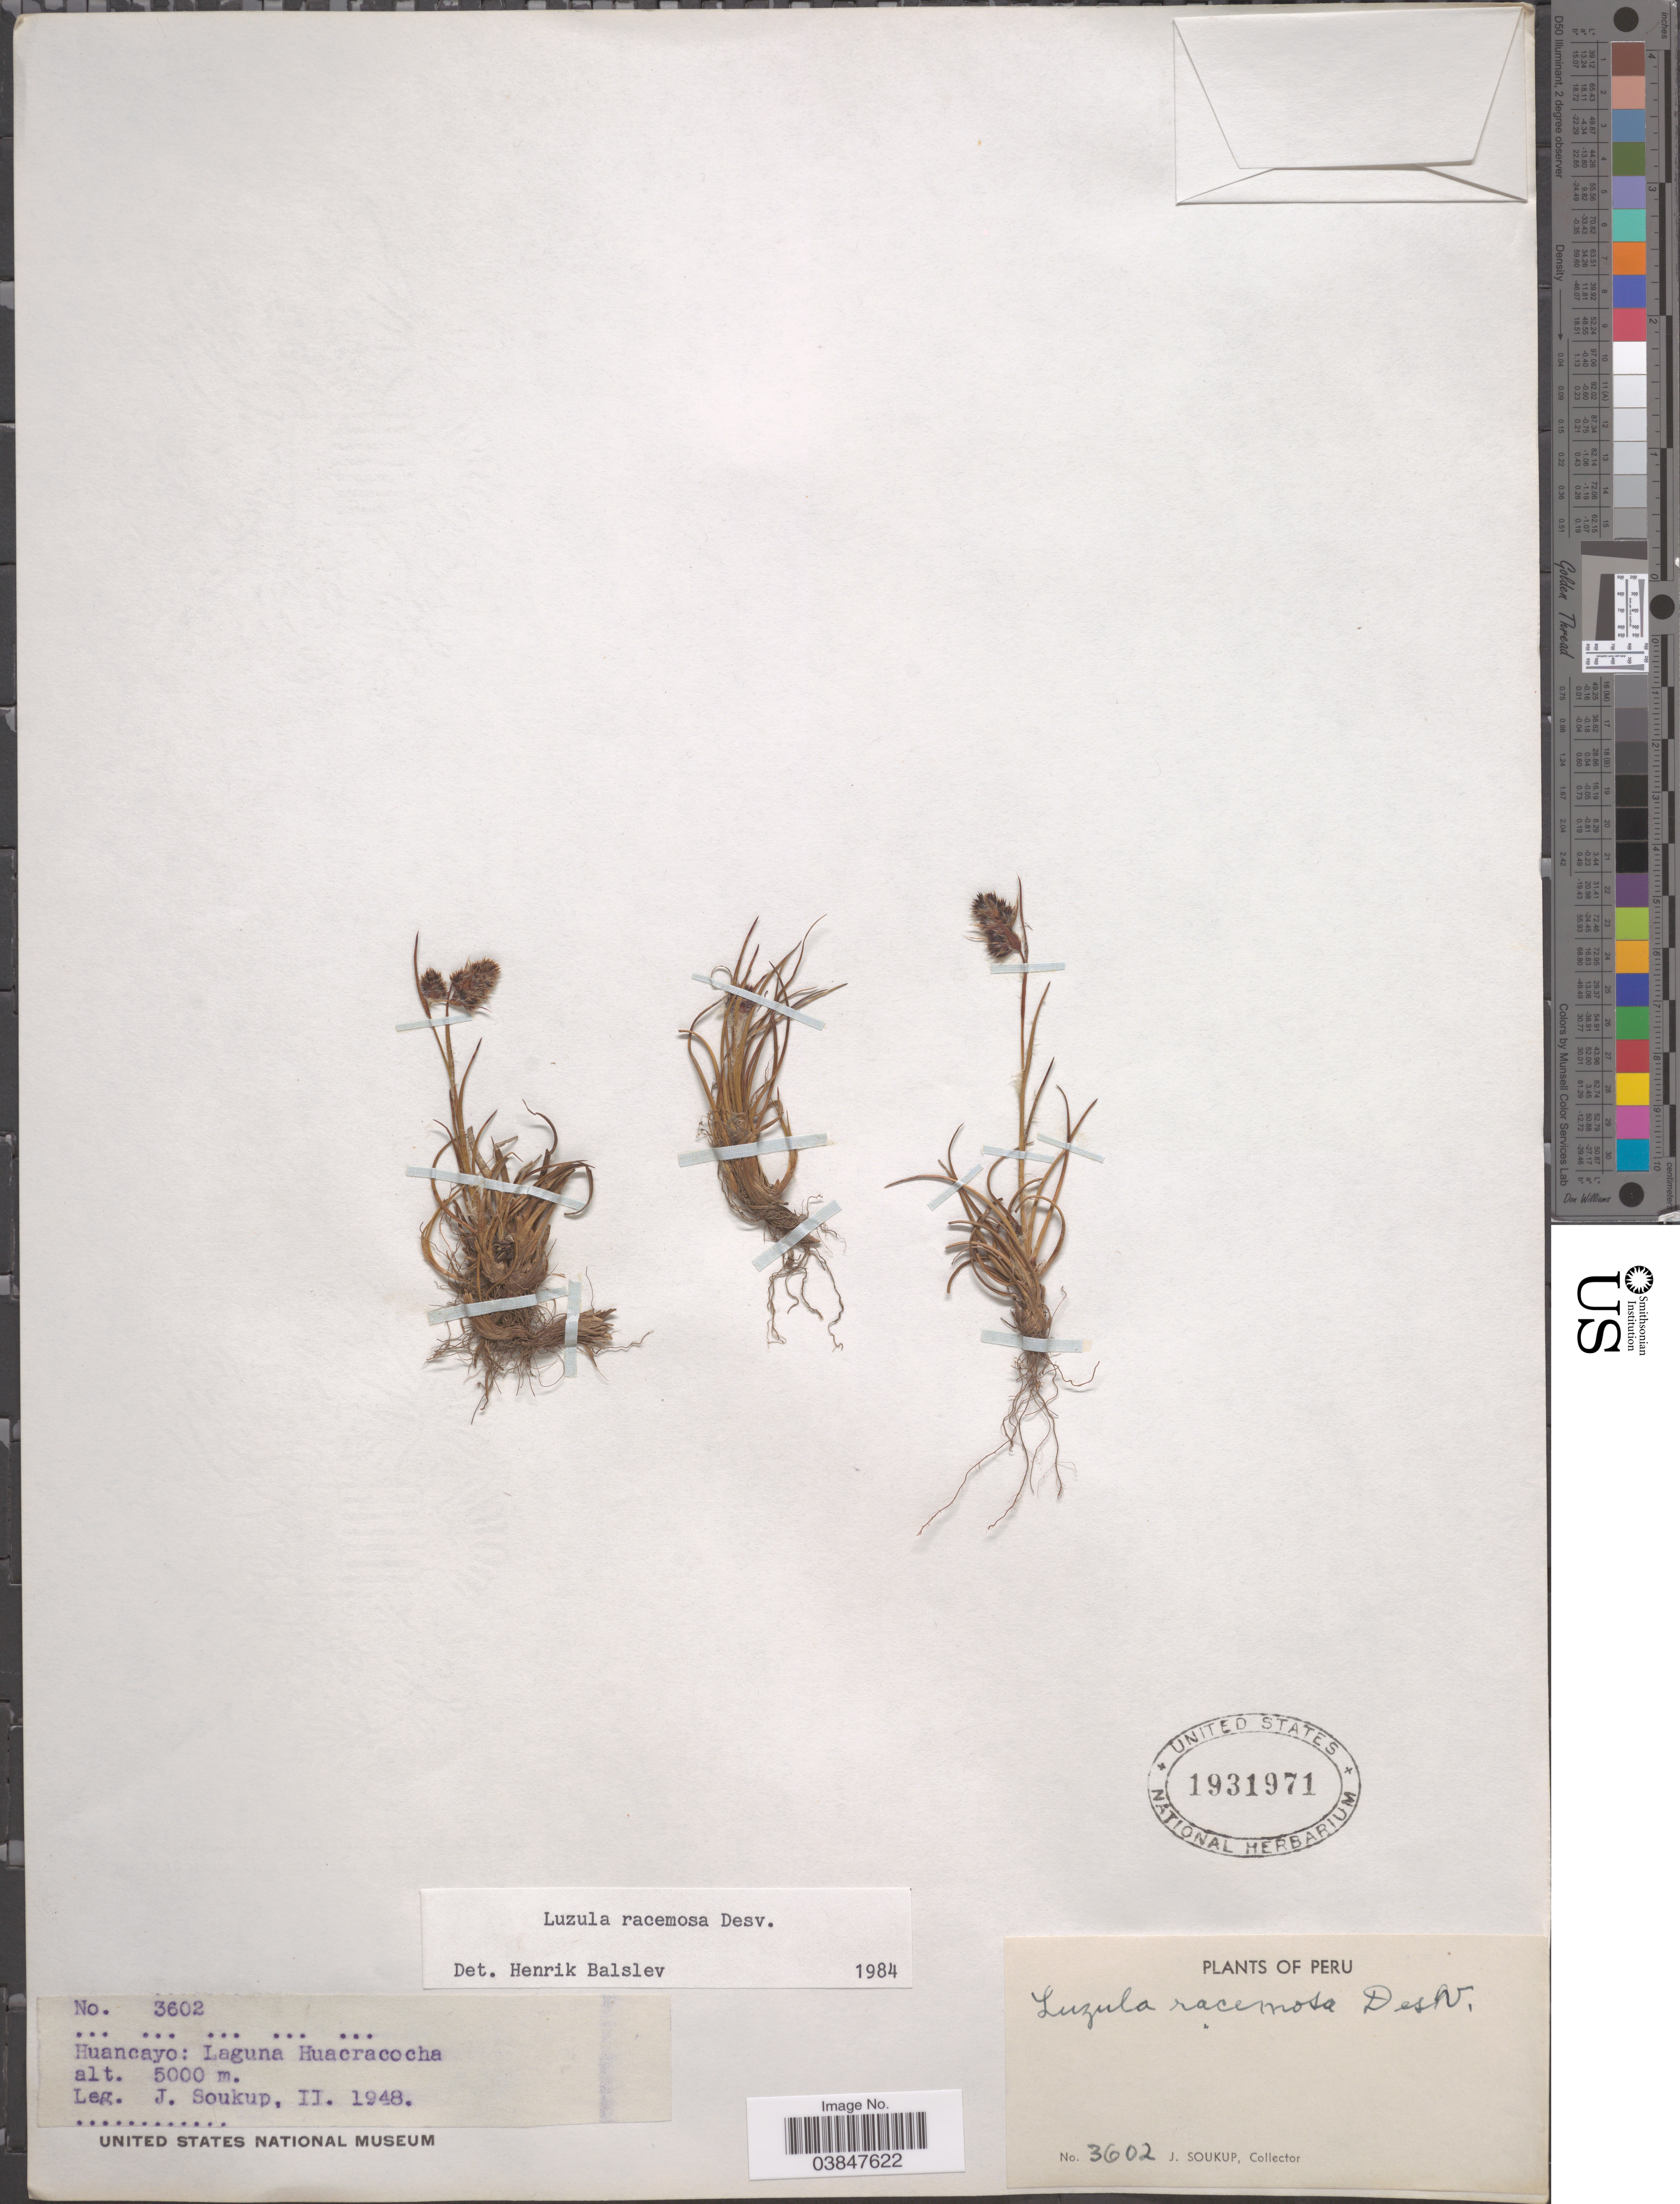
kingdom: Plantae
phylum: Tracheophyta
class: Liliopsida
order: Poales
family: Juncaceae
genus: Luzula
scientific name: Luzula racemosa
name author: Desv.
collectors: J. Soukup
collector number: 3602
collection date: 1948-02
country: Peru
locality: Huancayo: Laguna Huacracocha.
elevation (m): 5000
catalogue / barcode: US 1931971